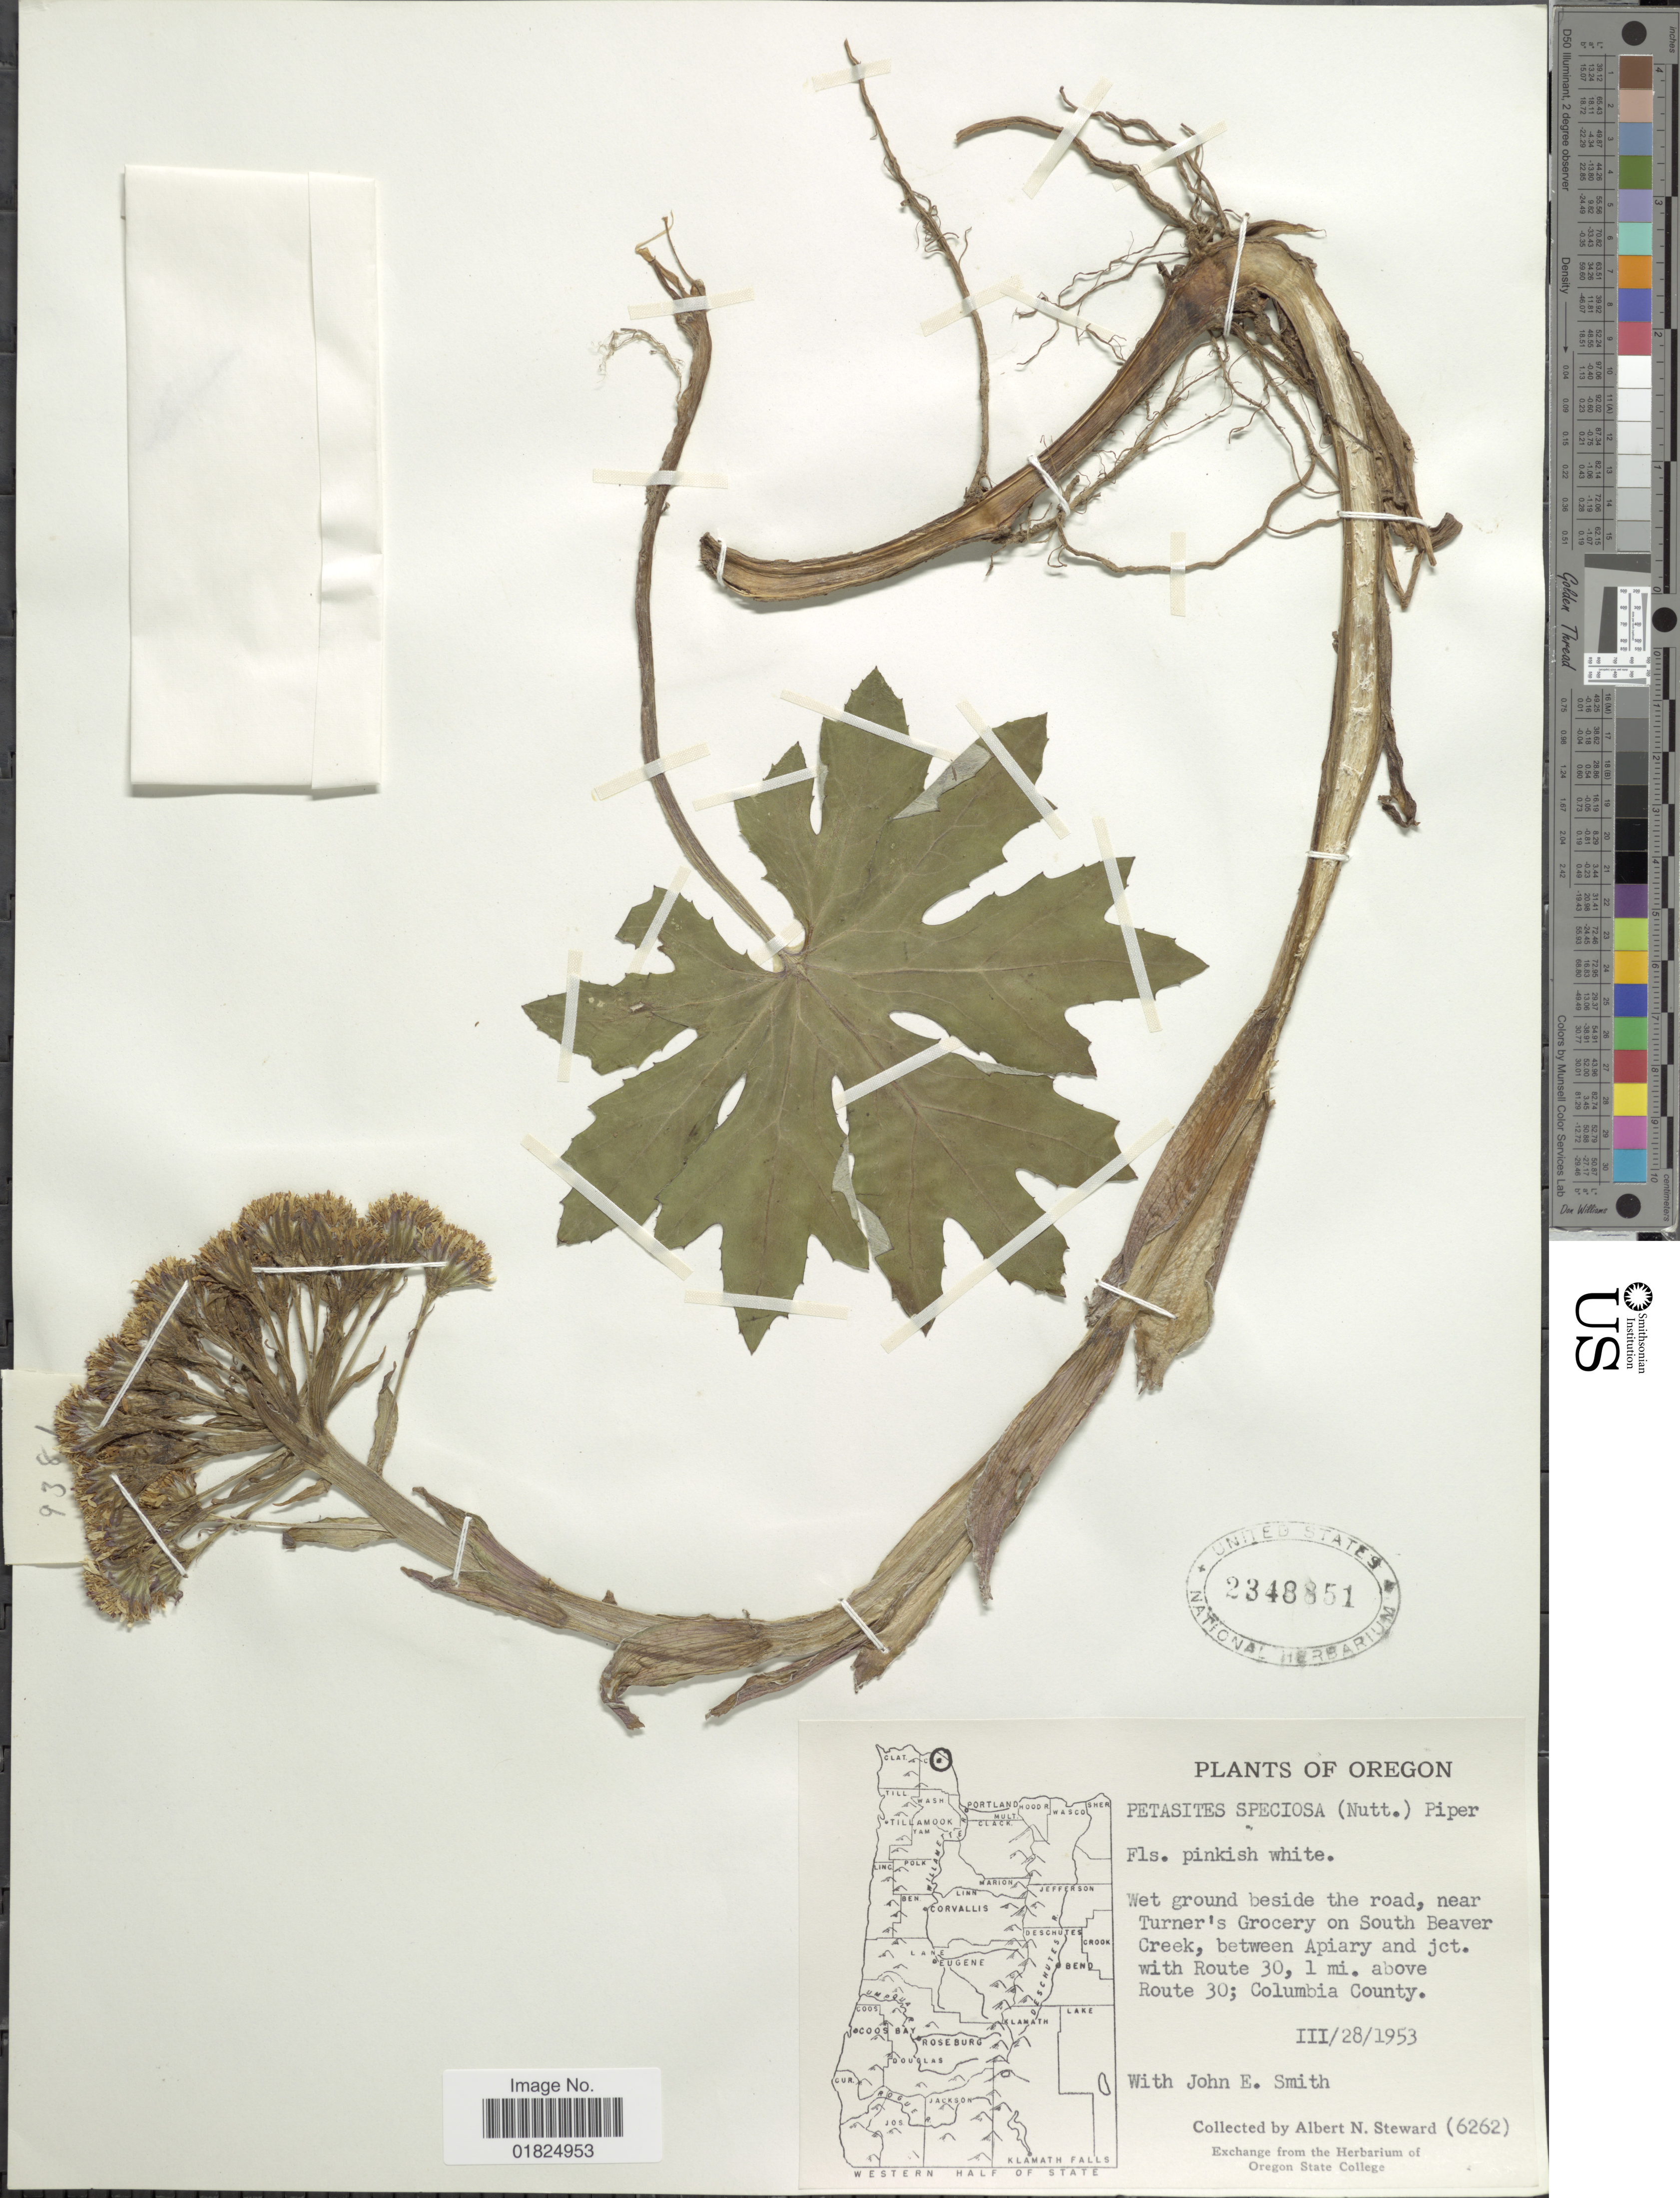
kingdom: Plantae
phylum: Tracheophyta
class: Magnoliopsida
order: Asterales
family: Asteraceae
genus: Petasites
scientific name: Petasites speciosus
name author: (Nutt.) Piper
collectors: A. N. Steward & J. Smith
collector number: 6262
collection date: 1953-03-28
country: United States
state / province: Oregon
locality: Oregon. Wet ground beside the road, near Turner's Grocery on South Beaver Creek, between Apiary and jct. with Route 30, 1 mi. above Route 30; Colombia County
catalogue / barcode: US 2348851